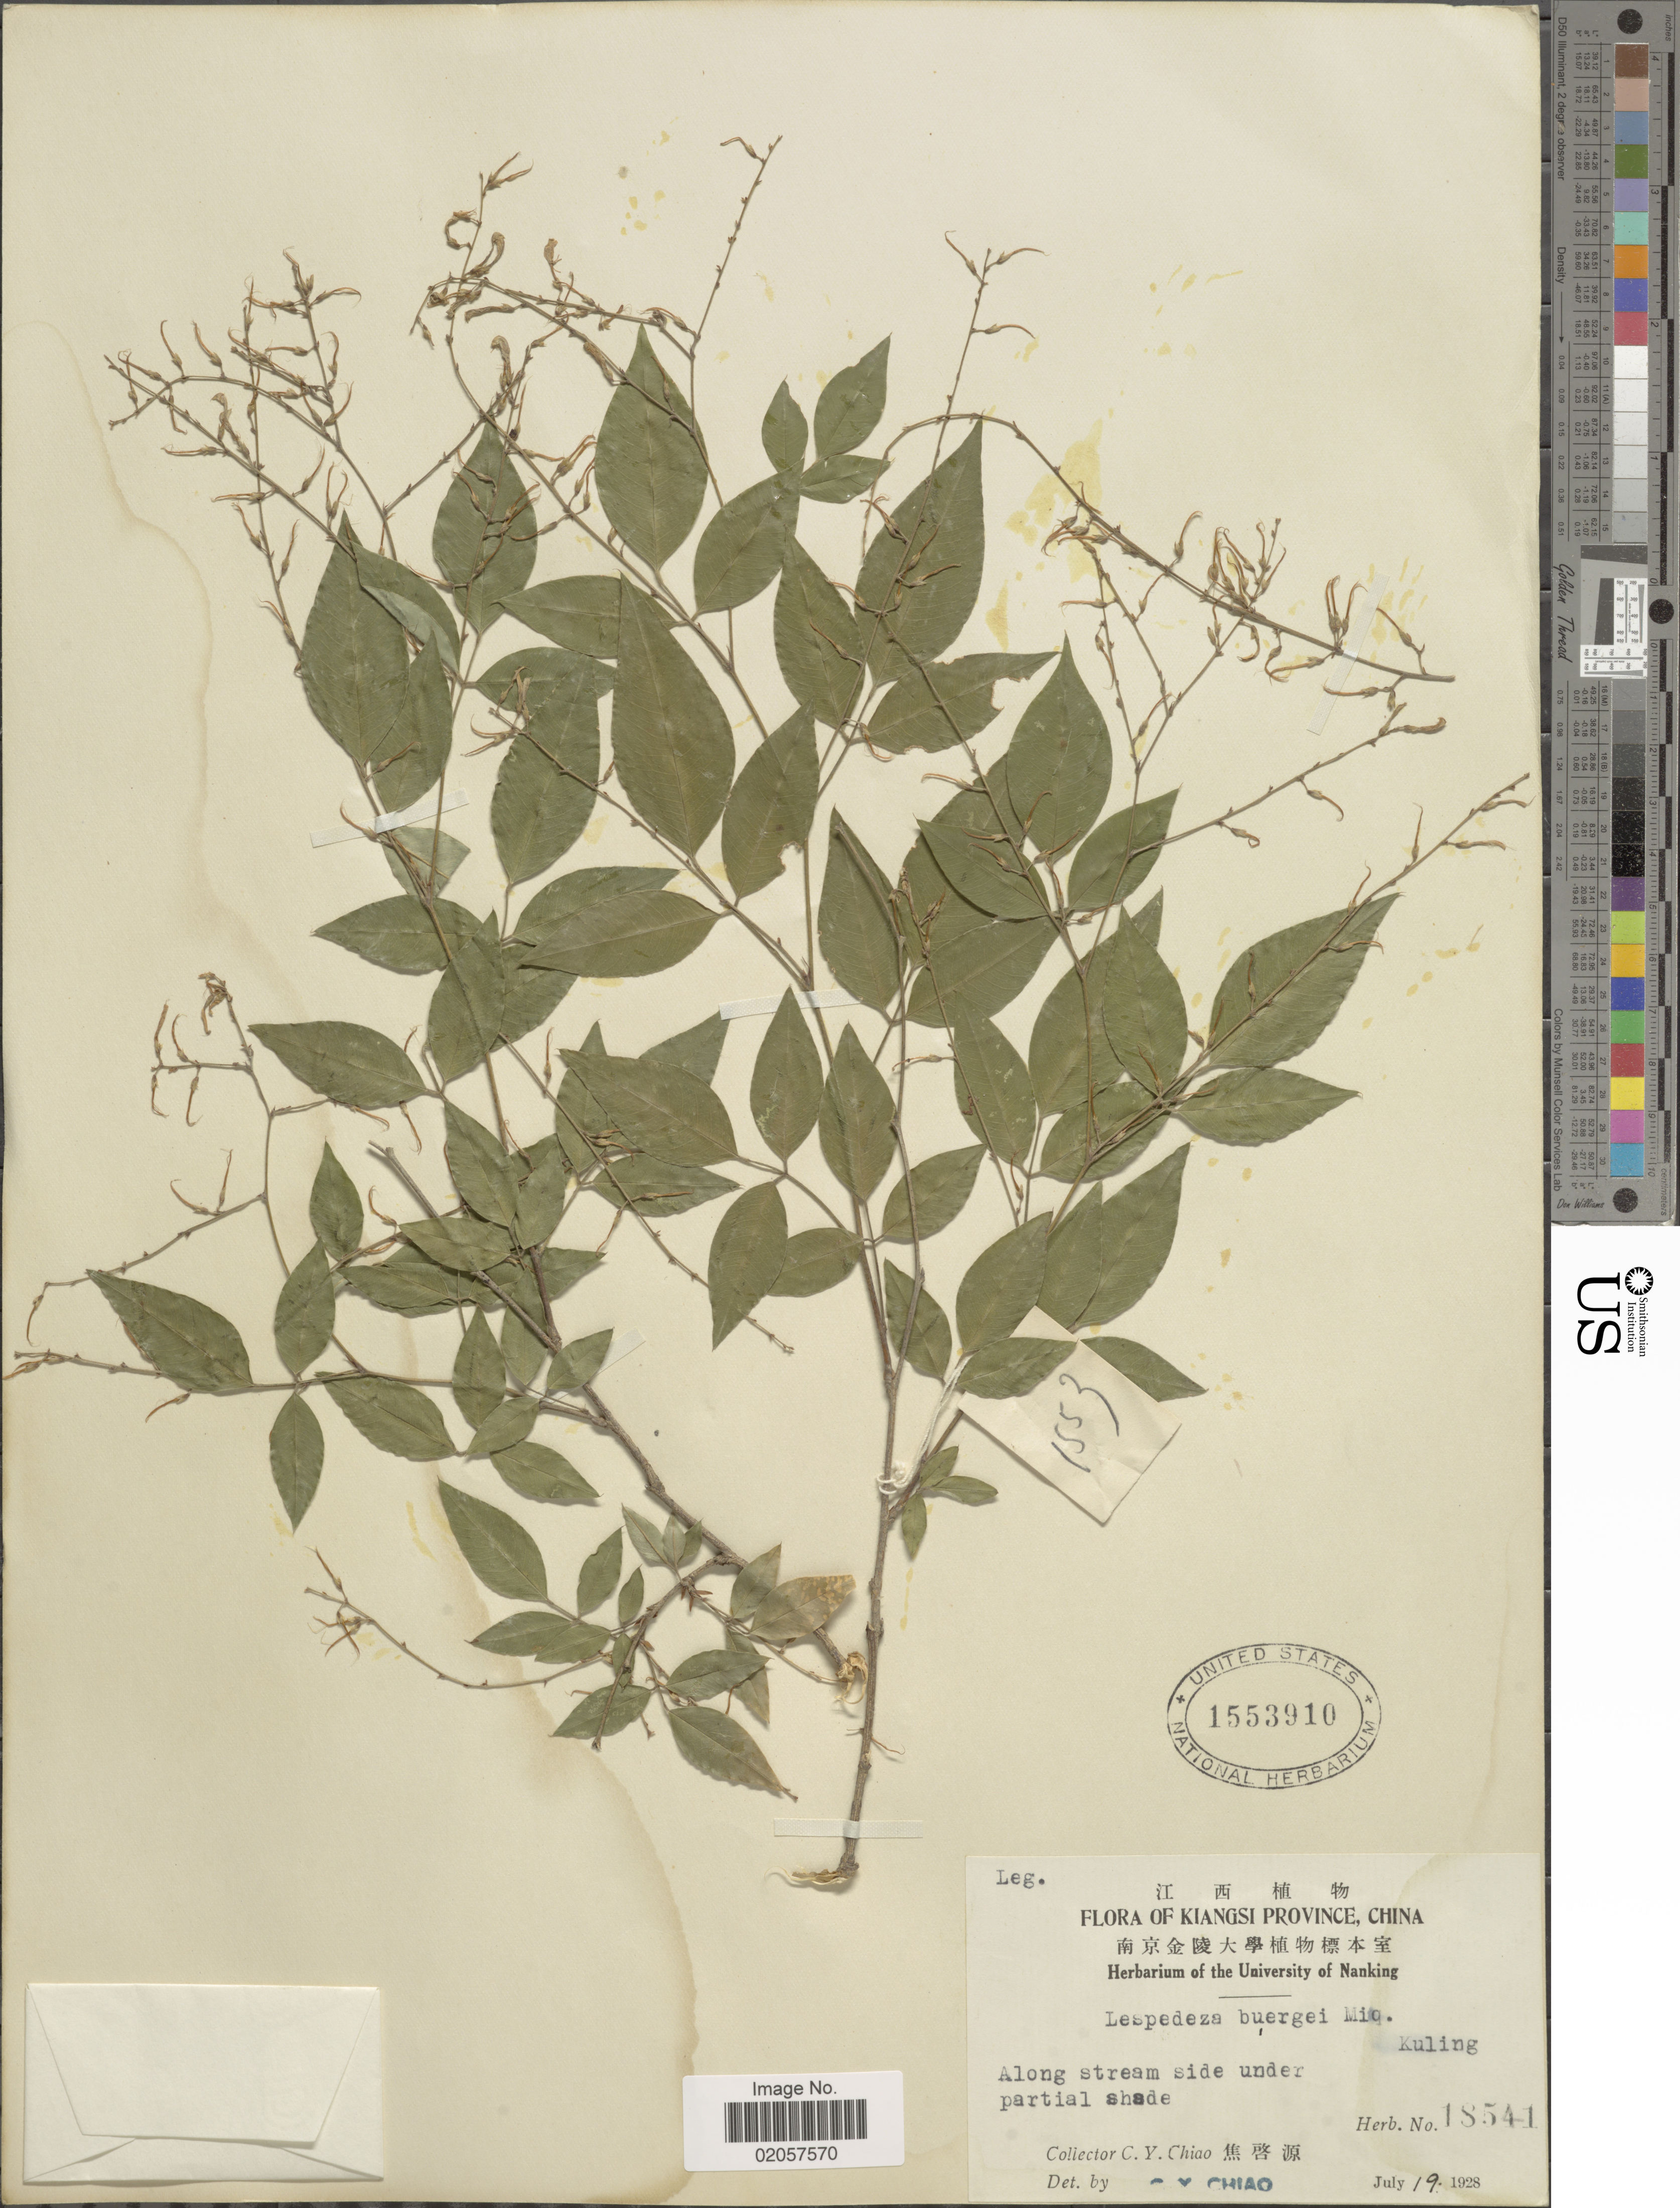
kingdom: Plantae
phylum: Tracheophyta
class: Magnoliopsida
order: Fabales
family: Fabaceae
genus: Lespedeza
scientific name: Lespedeza buergeri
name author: Miq.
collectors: C. Y. Chiao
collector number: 18541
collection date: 1928-07-19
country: China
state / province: Jiangxi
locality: Kiangsi Province, China. along stream side under partial shade.Kuling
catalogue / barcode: US 1553910